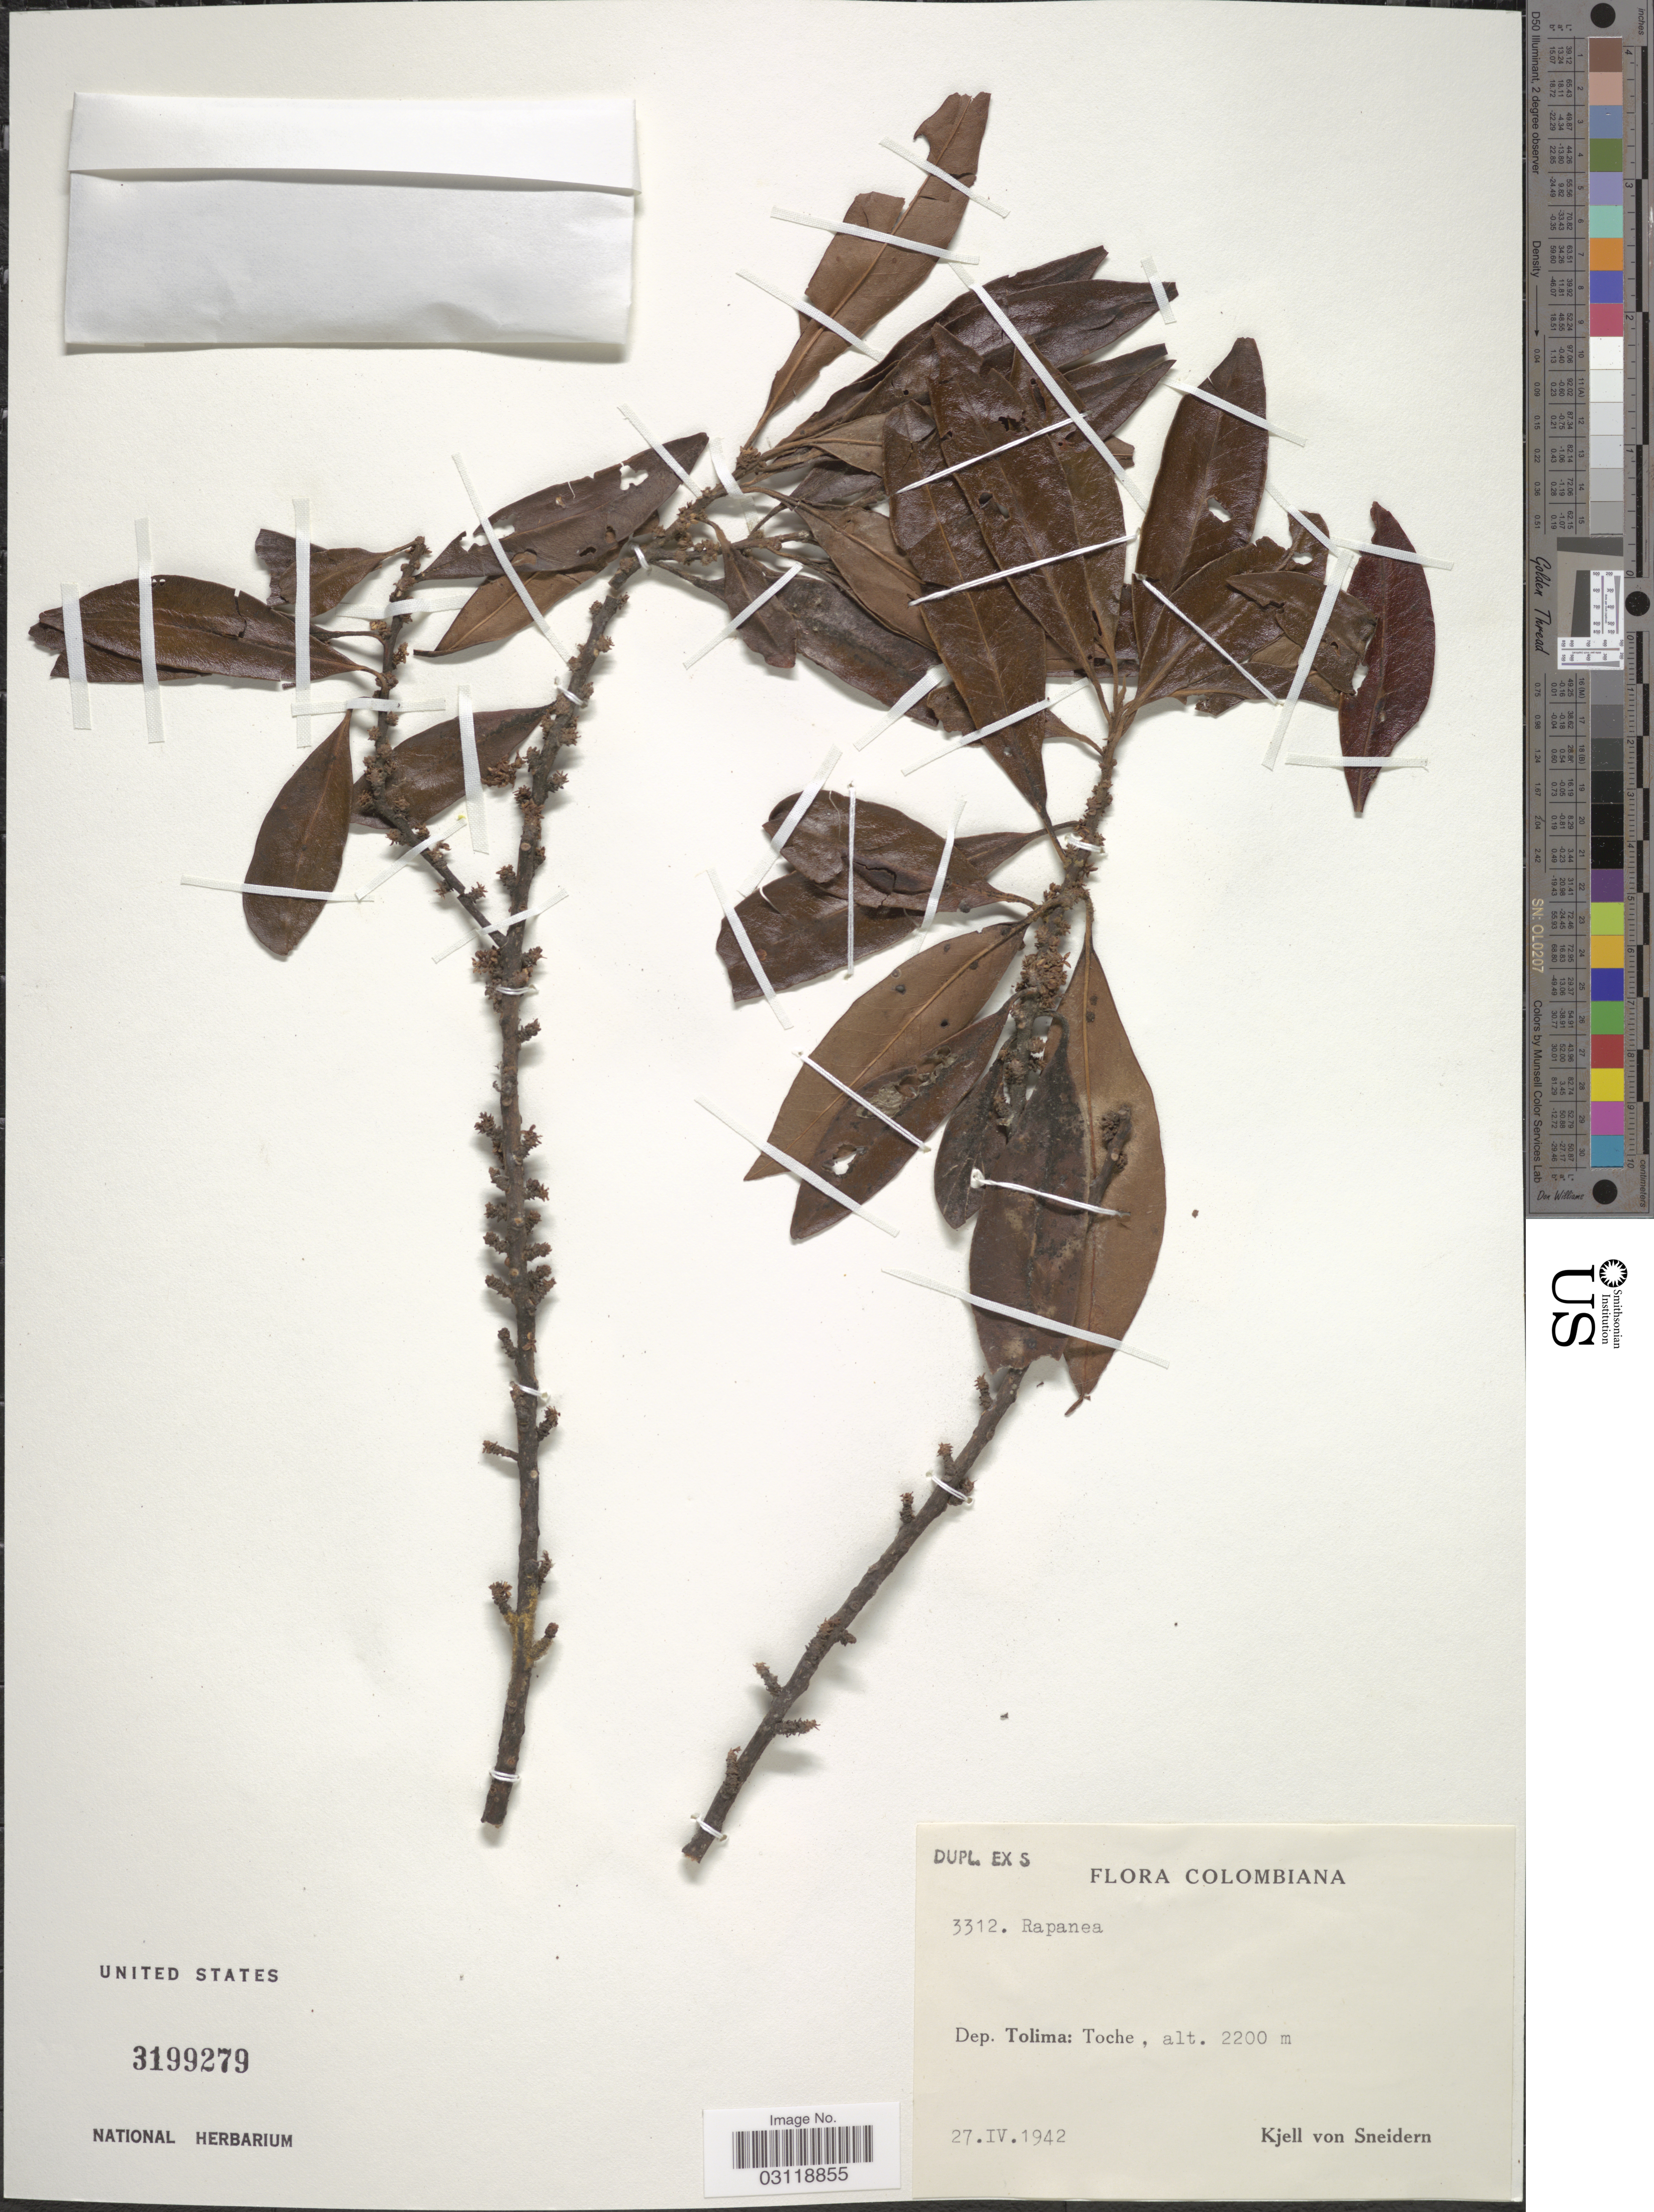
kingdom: Plantae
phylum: Tracheophyta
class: Magnoliopsida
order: Ericales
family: Primulaceae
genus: Rapanea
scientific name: Rapanea sp.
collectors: K. von Sneidern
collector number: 3312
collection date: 1942-04-27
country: Colombia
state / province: Tolima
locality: Dep. Tolima: Toche.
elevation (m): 2200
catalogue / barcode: US 3199279